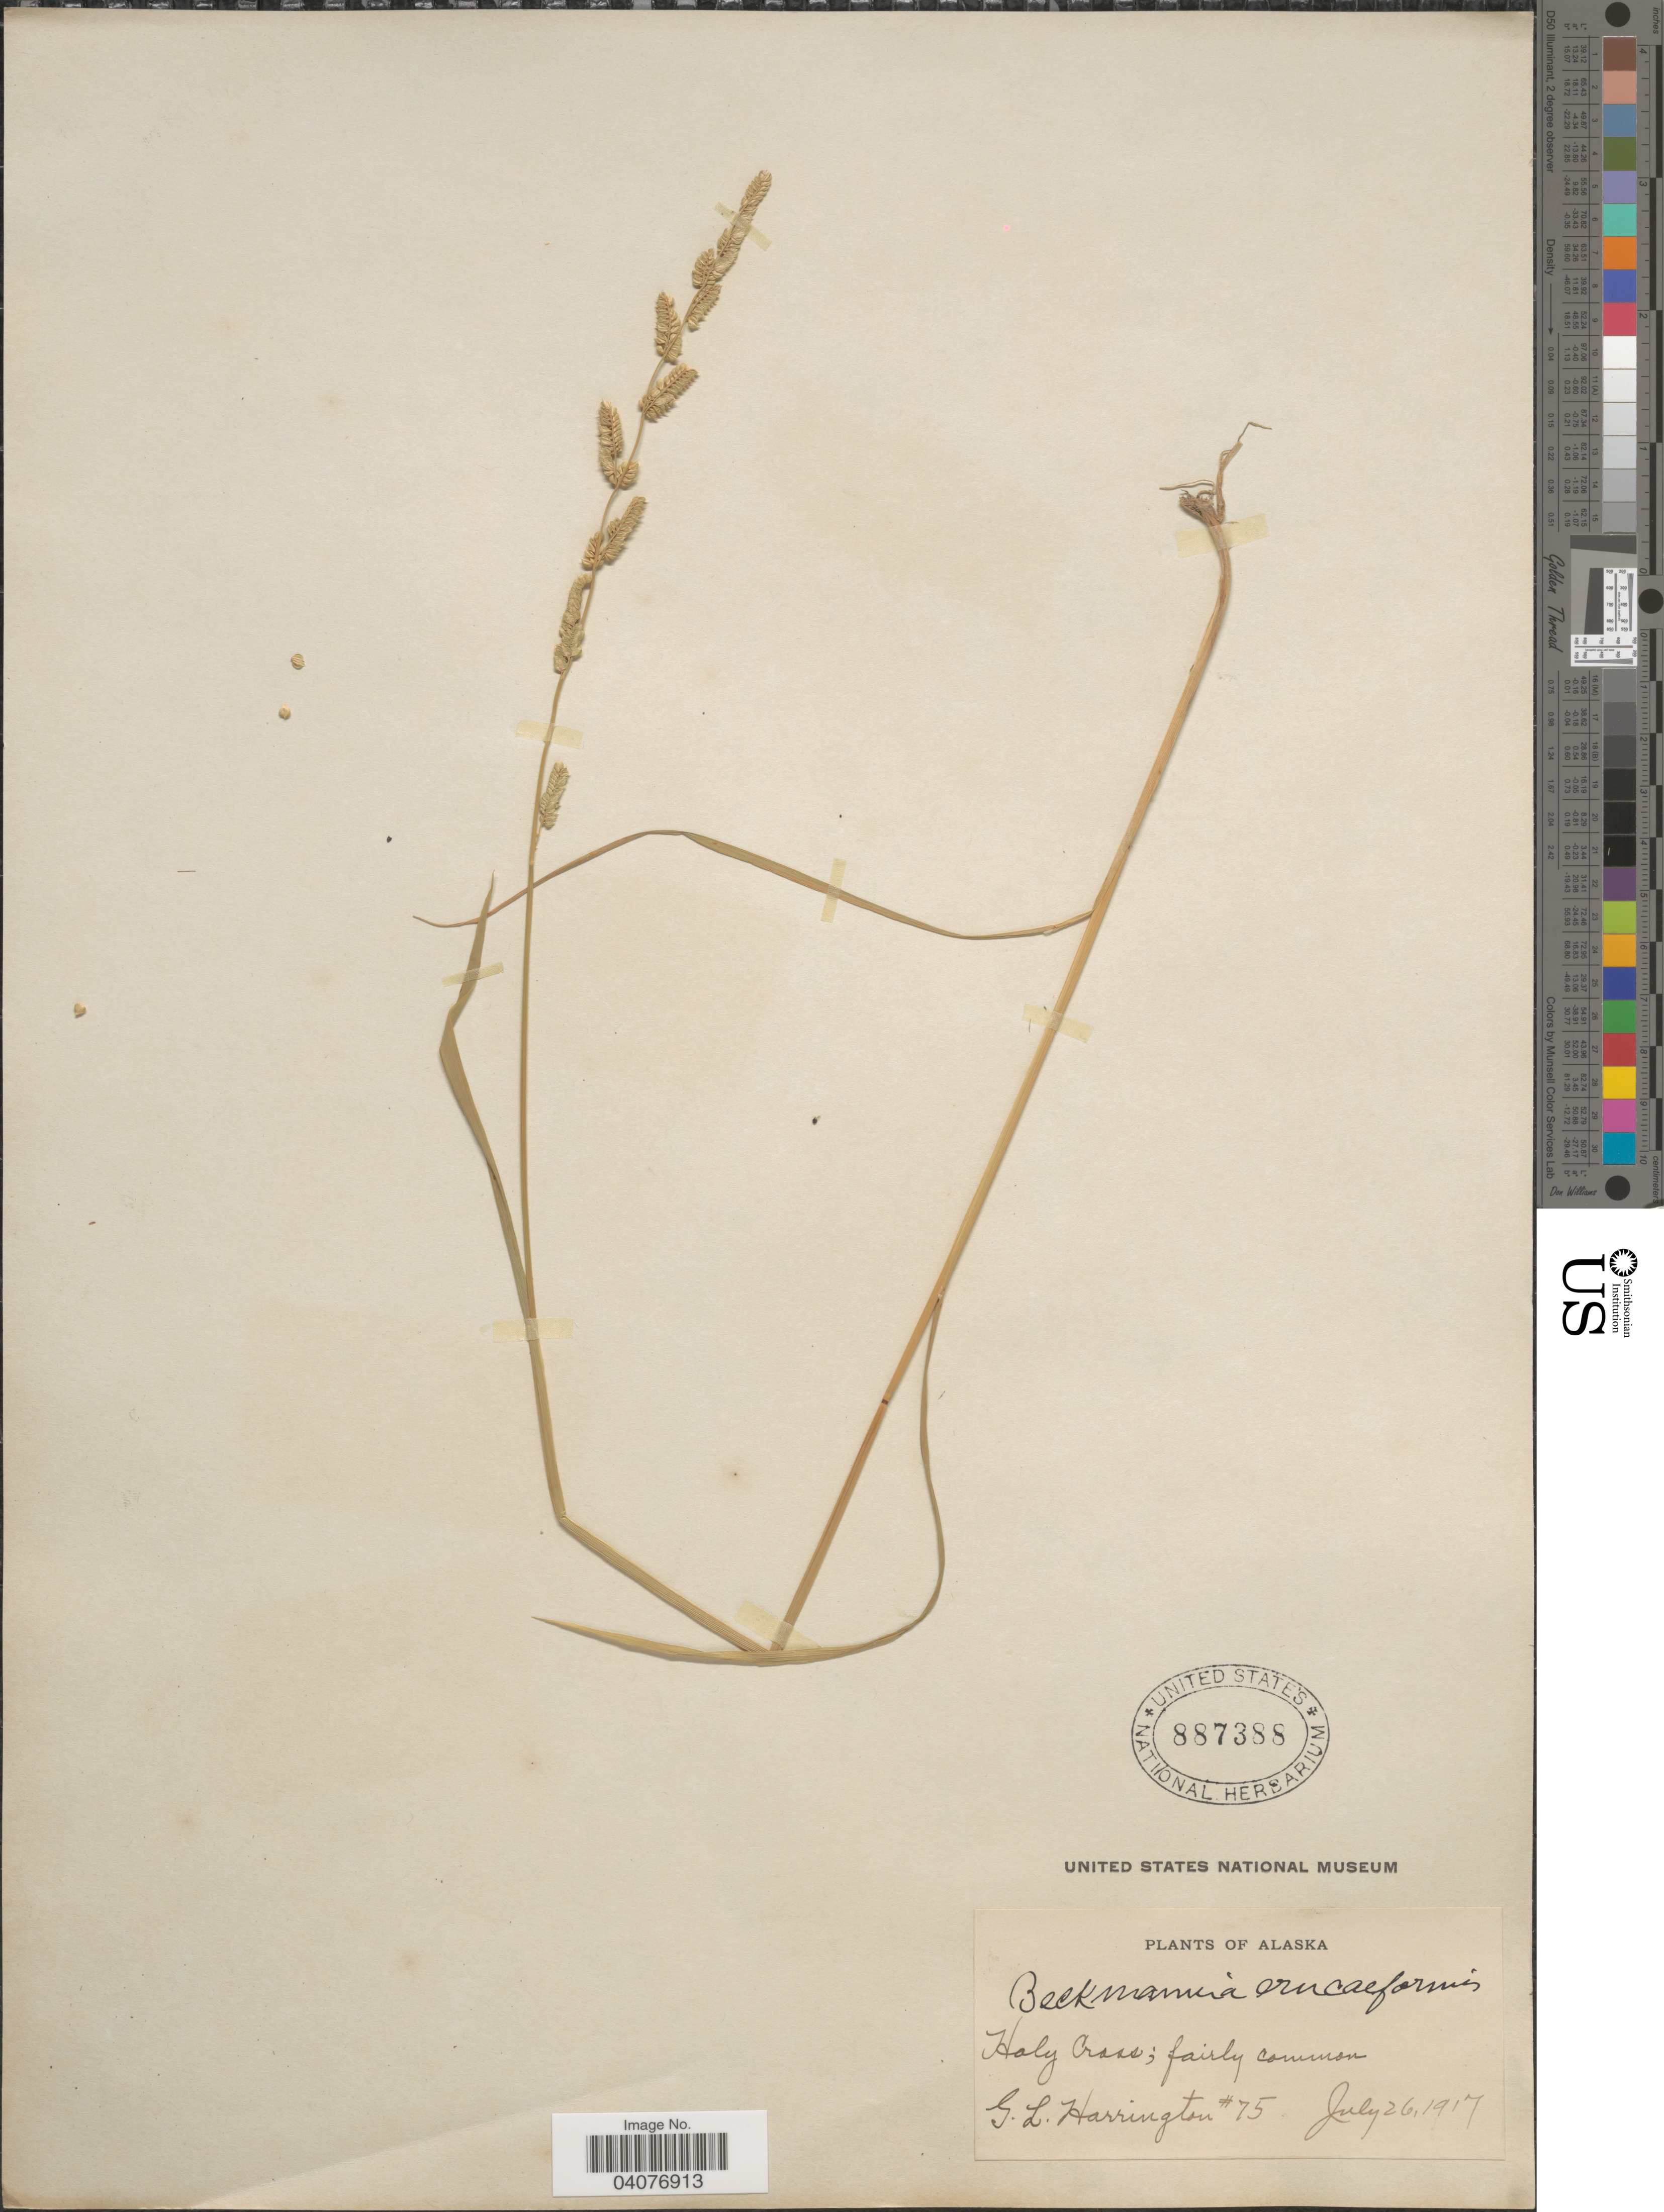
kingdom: Plantae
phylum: Tracheophyta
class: Liliopsida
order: Poales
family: Poaceae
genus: Beckmannia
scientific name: Beckmannia syzigachne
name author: (Steud.) Fernald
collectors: G. Harrington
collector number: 75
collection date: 1917-07-26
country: United States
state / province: Alaska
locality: Holy Cross.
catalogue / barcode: US 887388